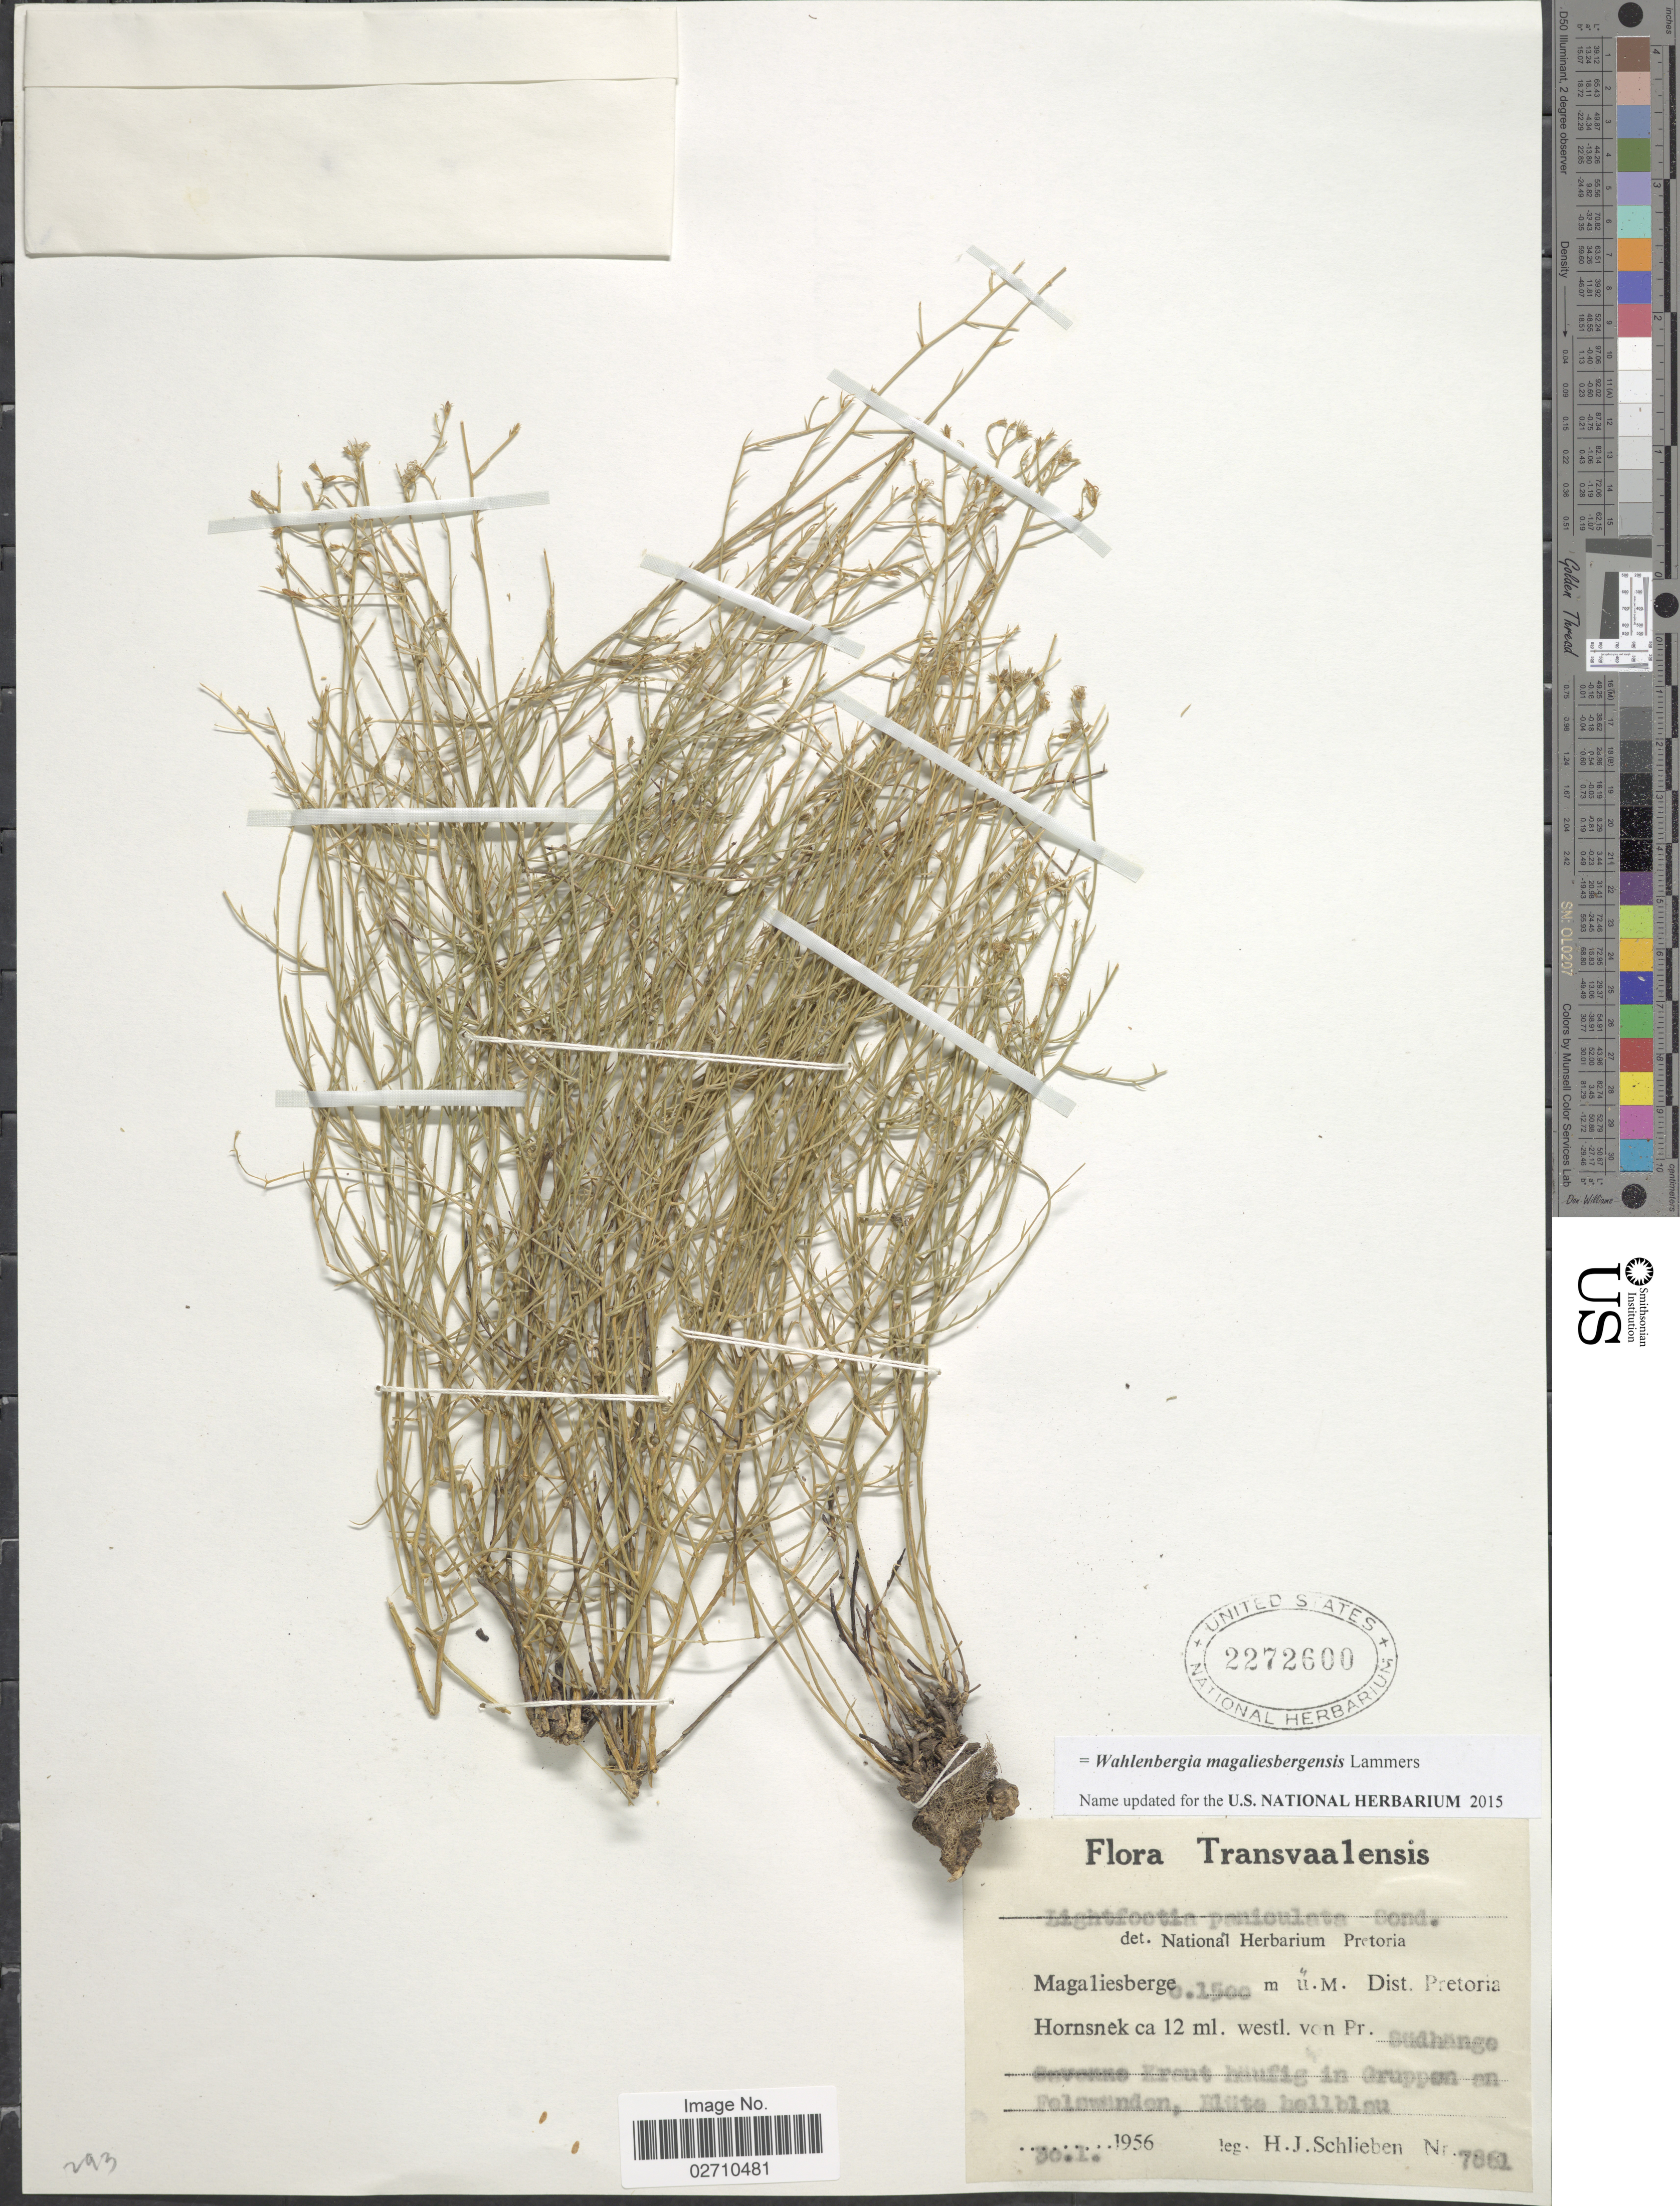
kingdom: Plantae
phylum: Tracheophyta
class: Magnoliopsida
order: Asterales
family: Campanulaceae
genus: Wahlenbergia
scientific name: Wahlenbergia magaliesbergensis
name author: Lammers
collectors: H. J. Schlieben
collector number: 7861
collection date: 1956-01-30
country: South Africa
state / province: Gauteng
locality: Transvaalensis. Magaliesberge. Dist. Pretoria. Hornsnek ca 12 ml. westl. von Pr. Sudhange.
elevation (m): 1500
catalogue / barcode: US 2272600